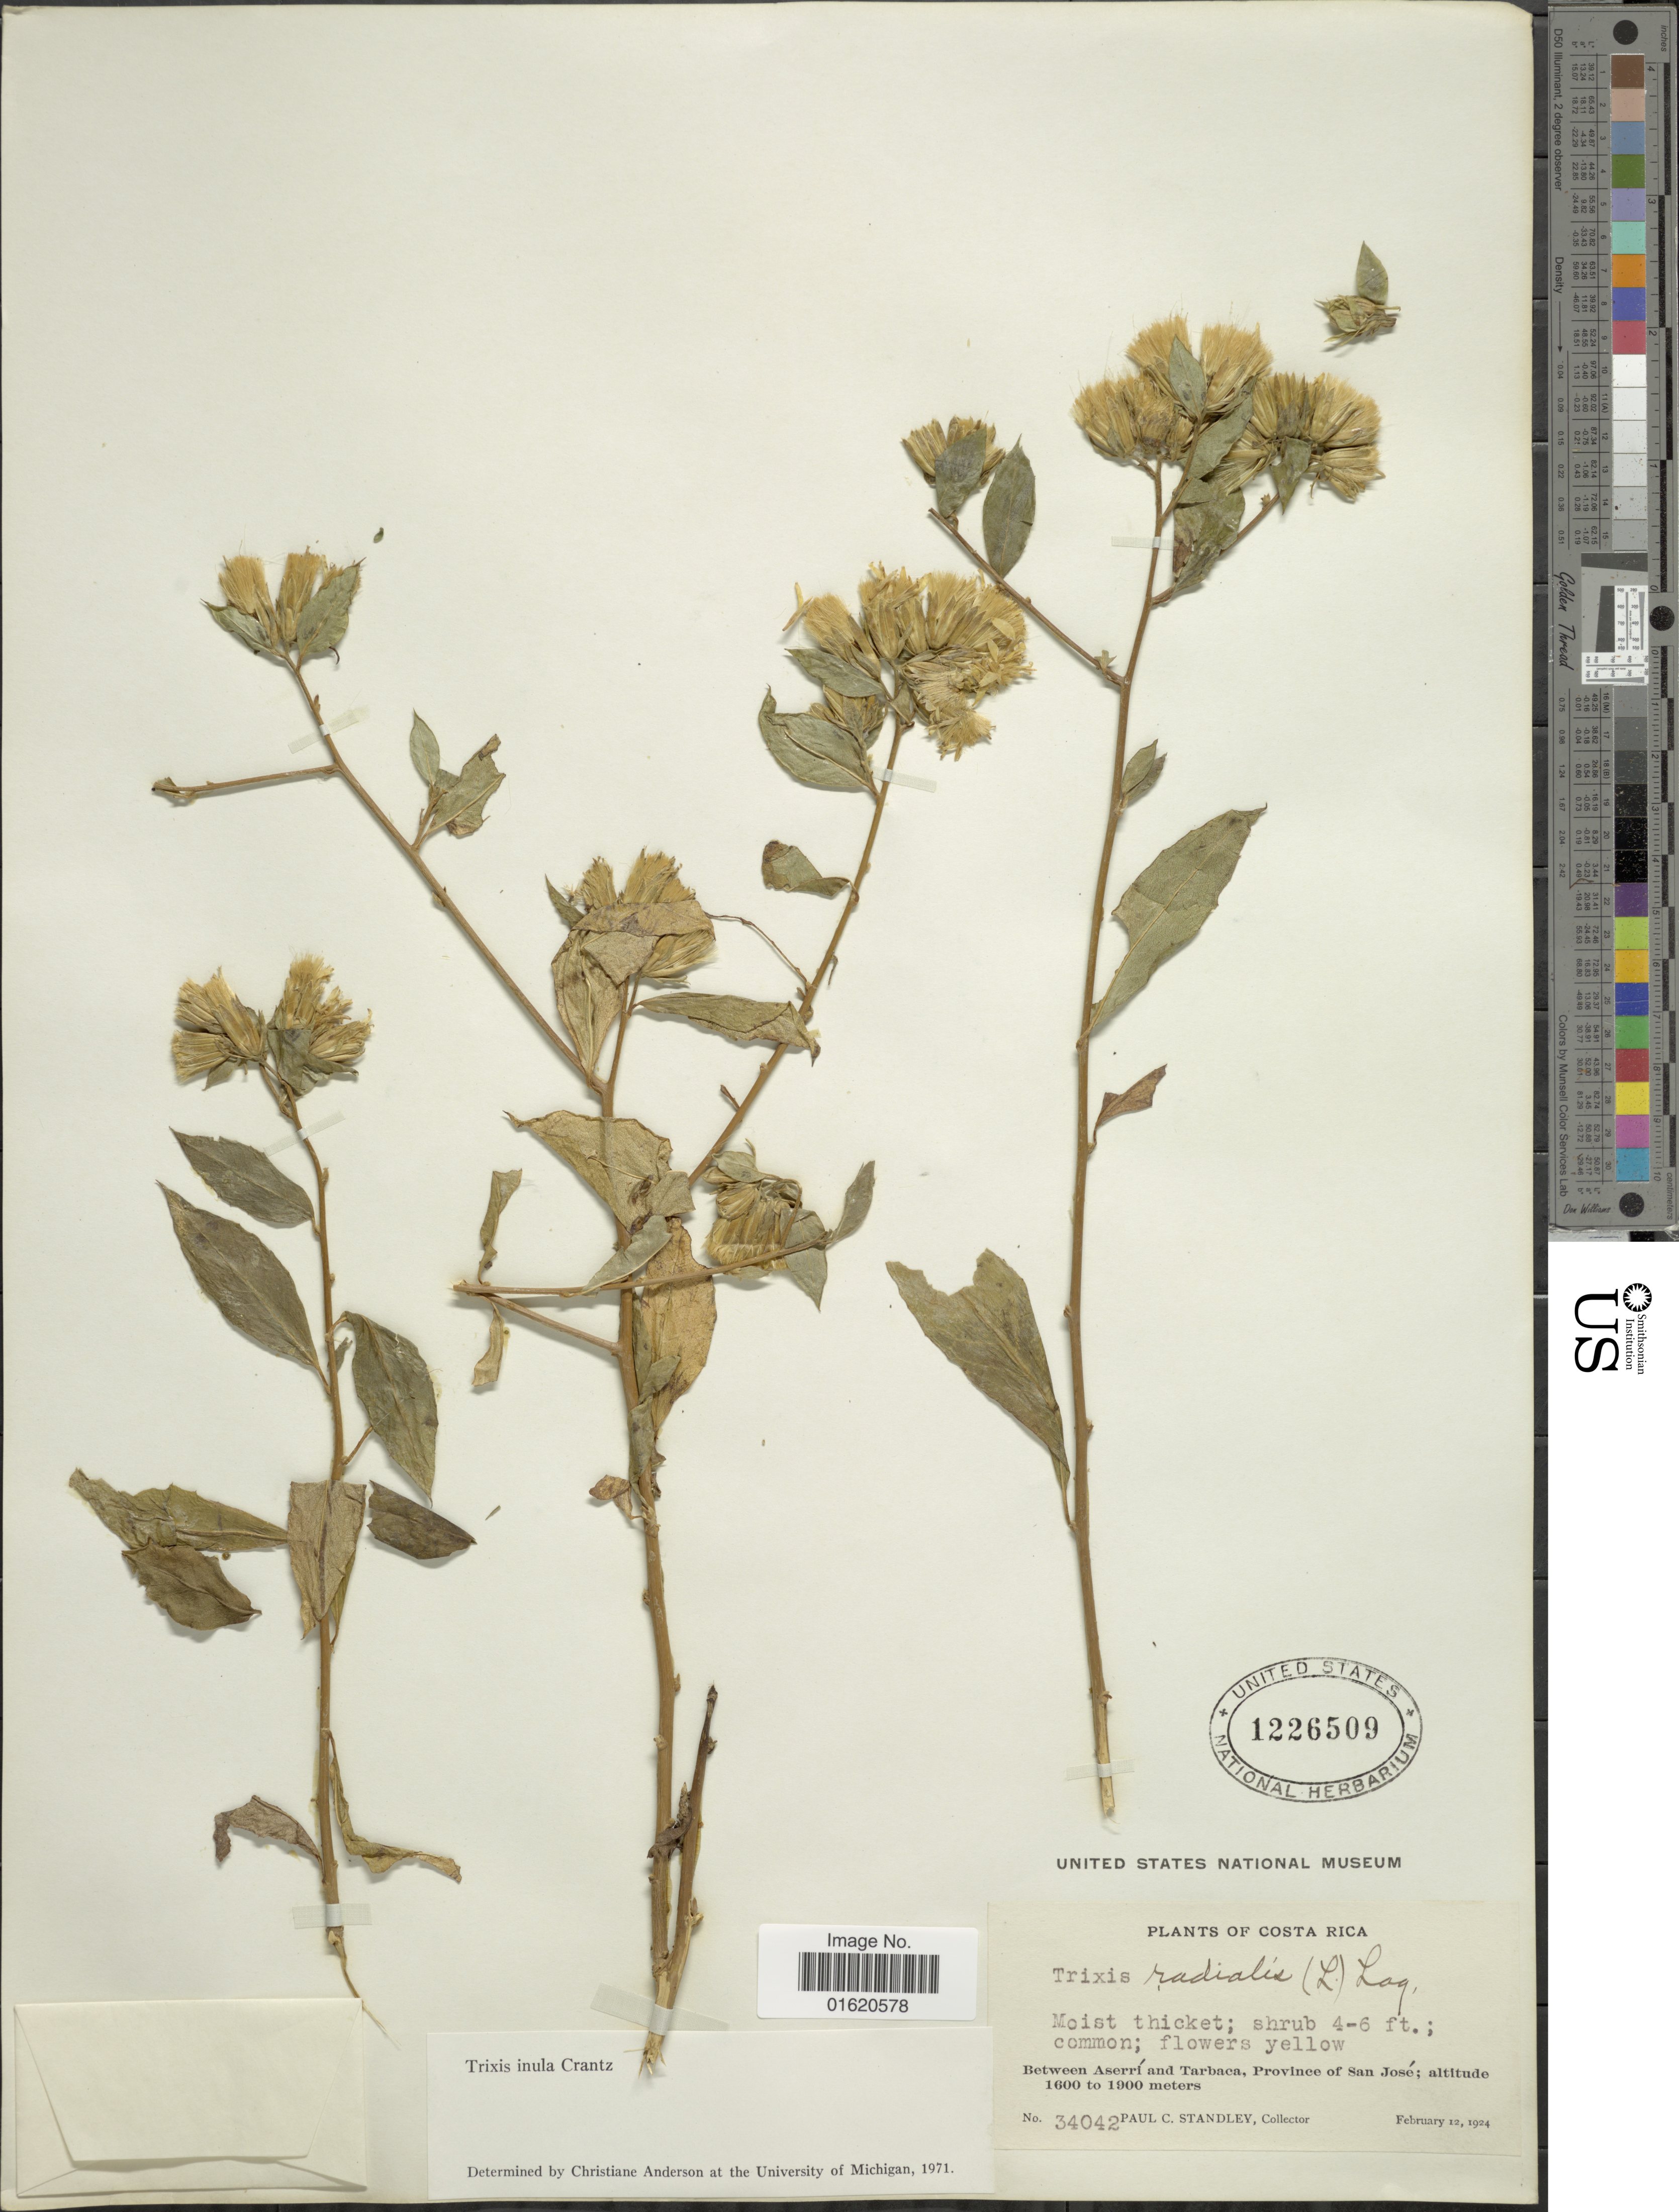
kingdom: Plantae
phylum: Tracheophyta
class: Magnoliopsida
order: Asterales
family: Asteraceae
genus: Trixis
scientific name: Trixis inula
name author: Crantz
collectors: P. C. Standley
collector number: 34042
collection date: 1924-02-12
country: Costa Rica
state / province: San José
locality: Between Aserrí and Tarbaca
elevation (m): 1600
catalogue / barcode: US 1226509